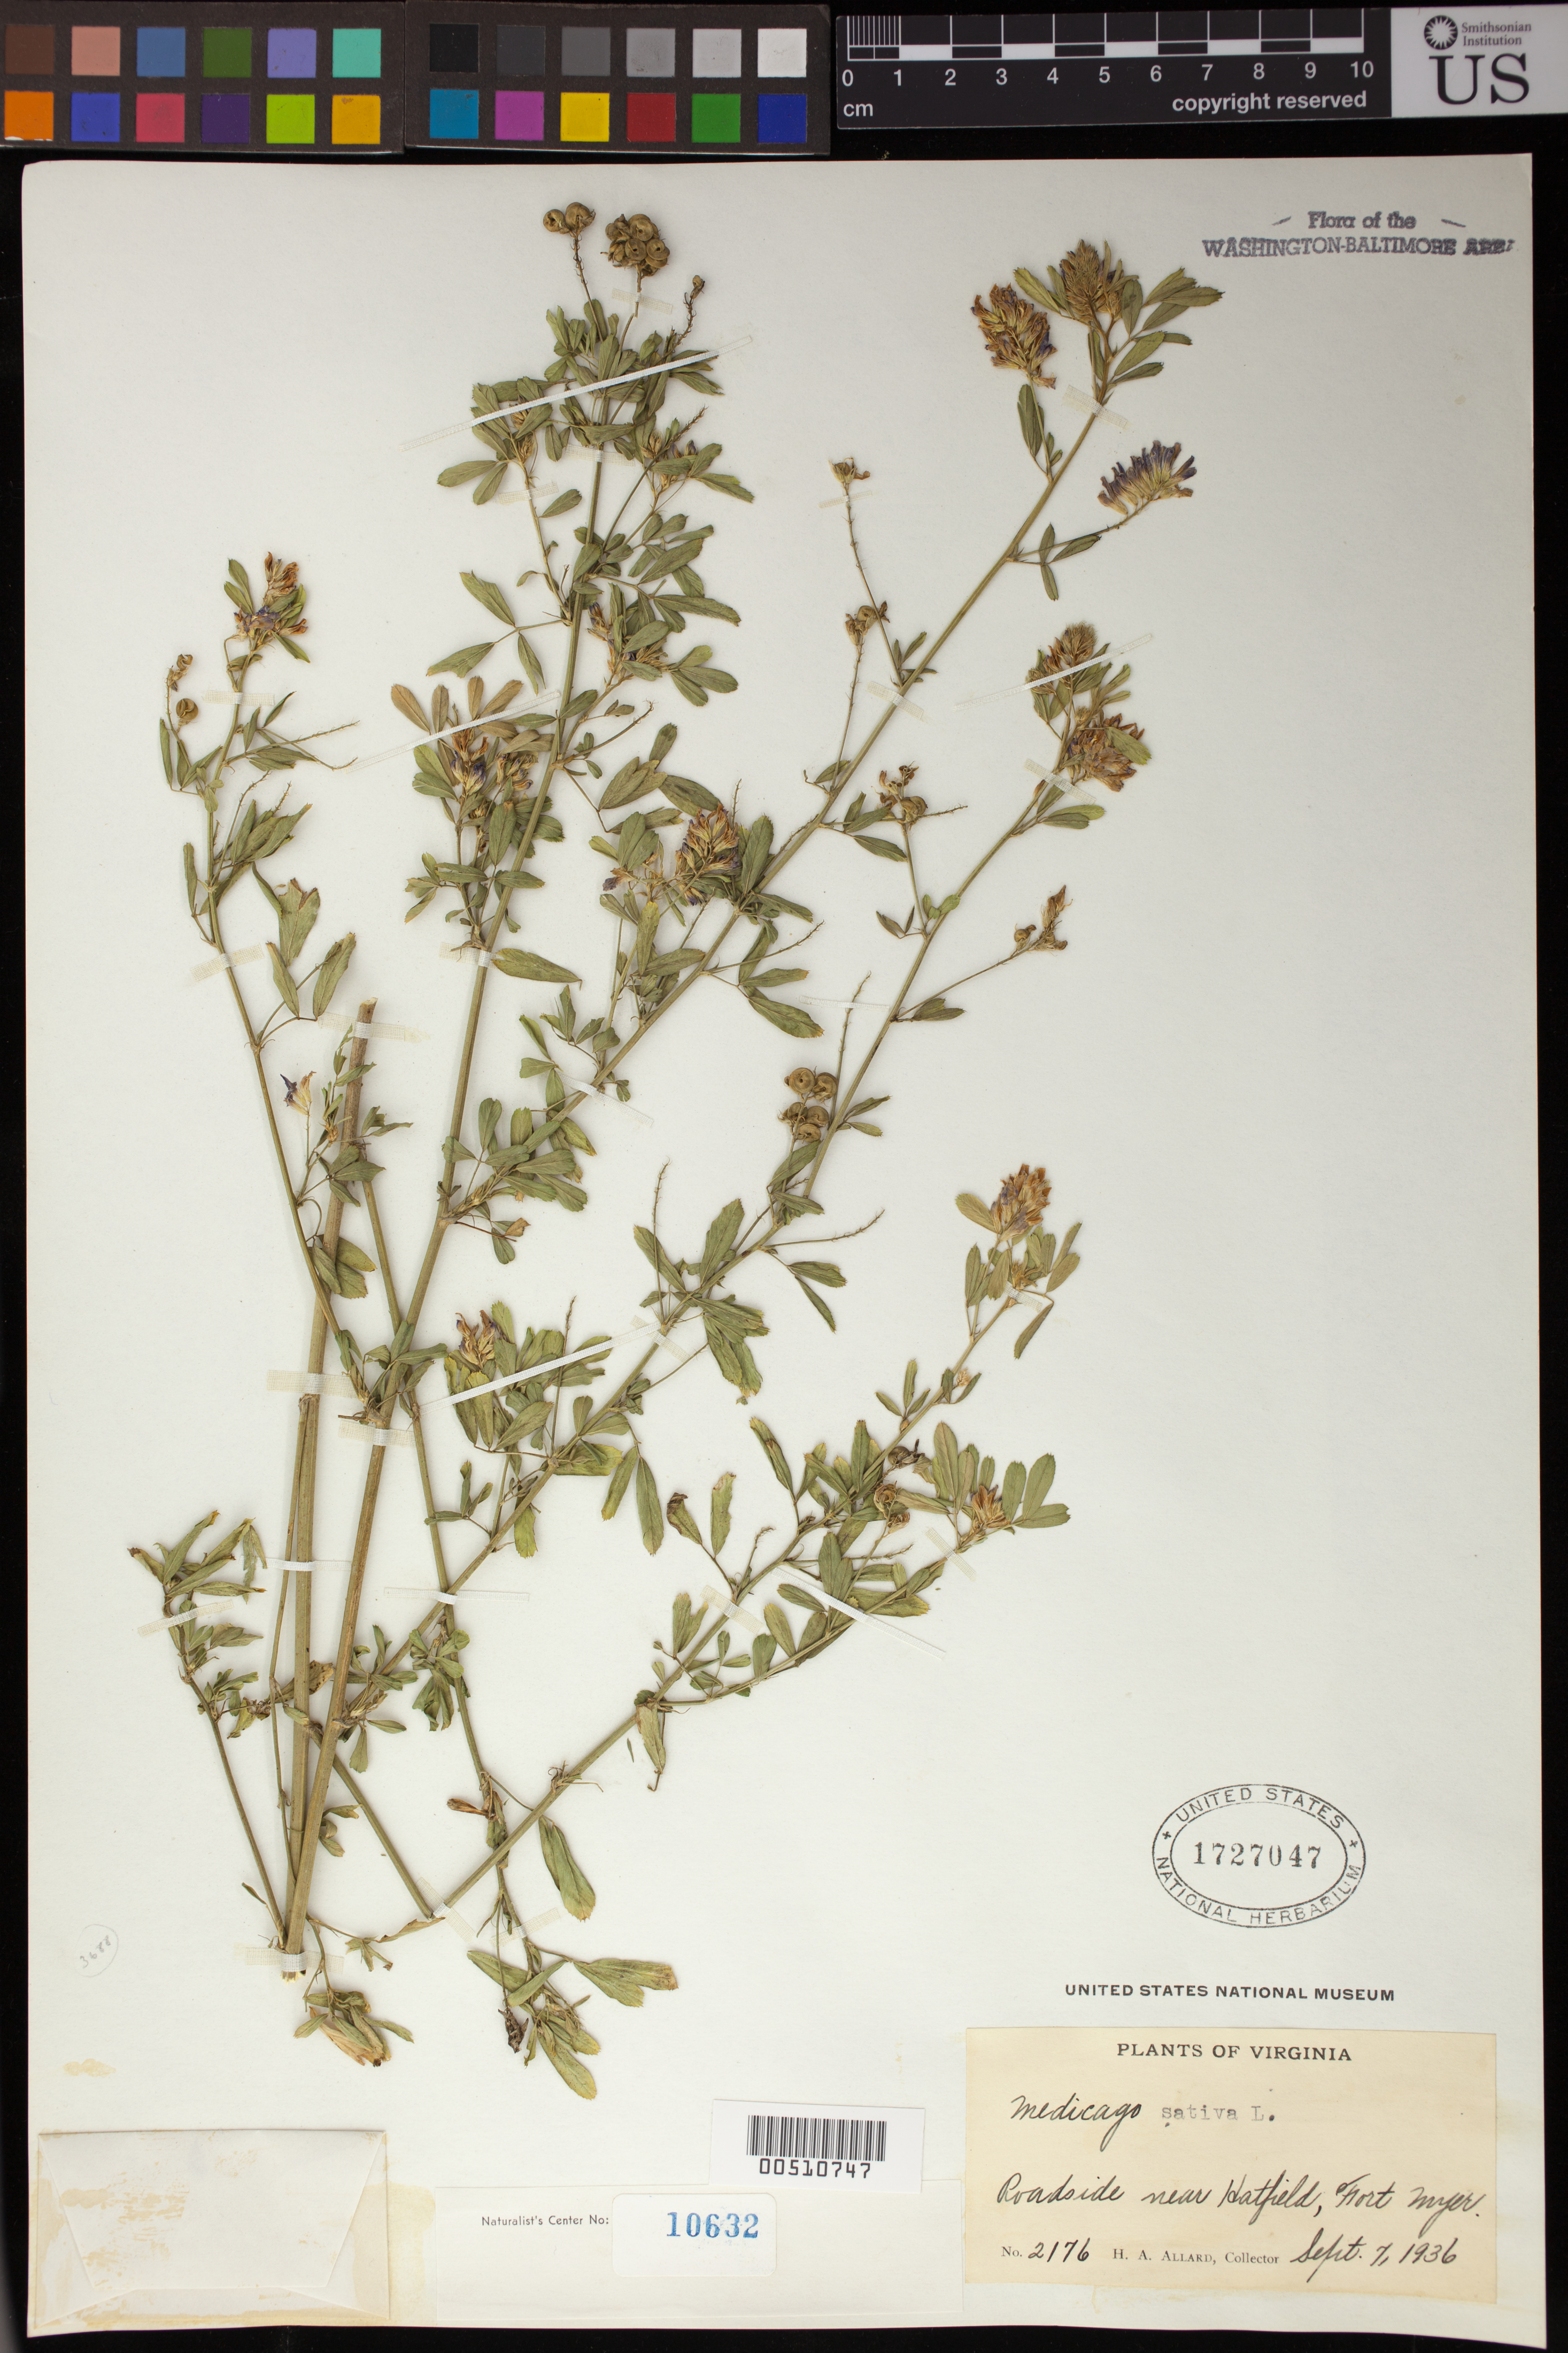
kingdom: Plantae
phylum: Tracheophyta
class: Magnoliopsida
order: Fabales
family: Fabaceae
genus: Medicago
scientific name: Medicago sativa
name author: L.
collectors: H. A. Allard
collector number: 2176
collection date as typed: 07 Sep 1936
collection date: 1936-09-07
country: United States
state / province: Virginia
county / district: Arlington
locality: Near Hatfield, Fort Myers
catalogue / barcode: US 1727047